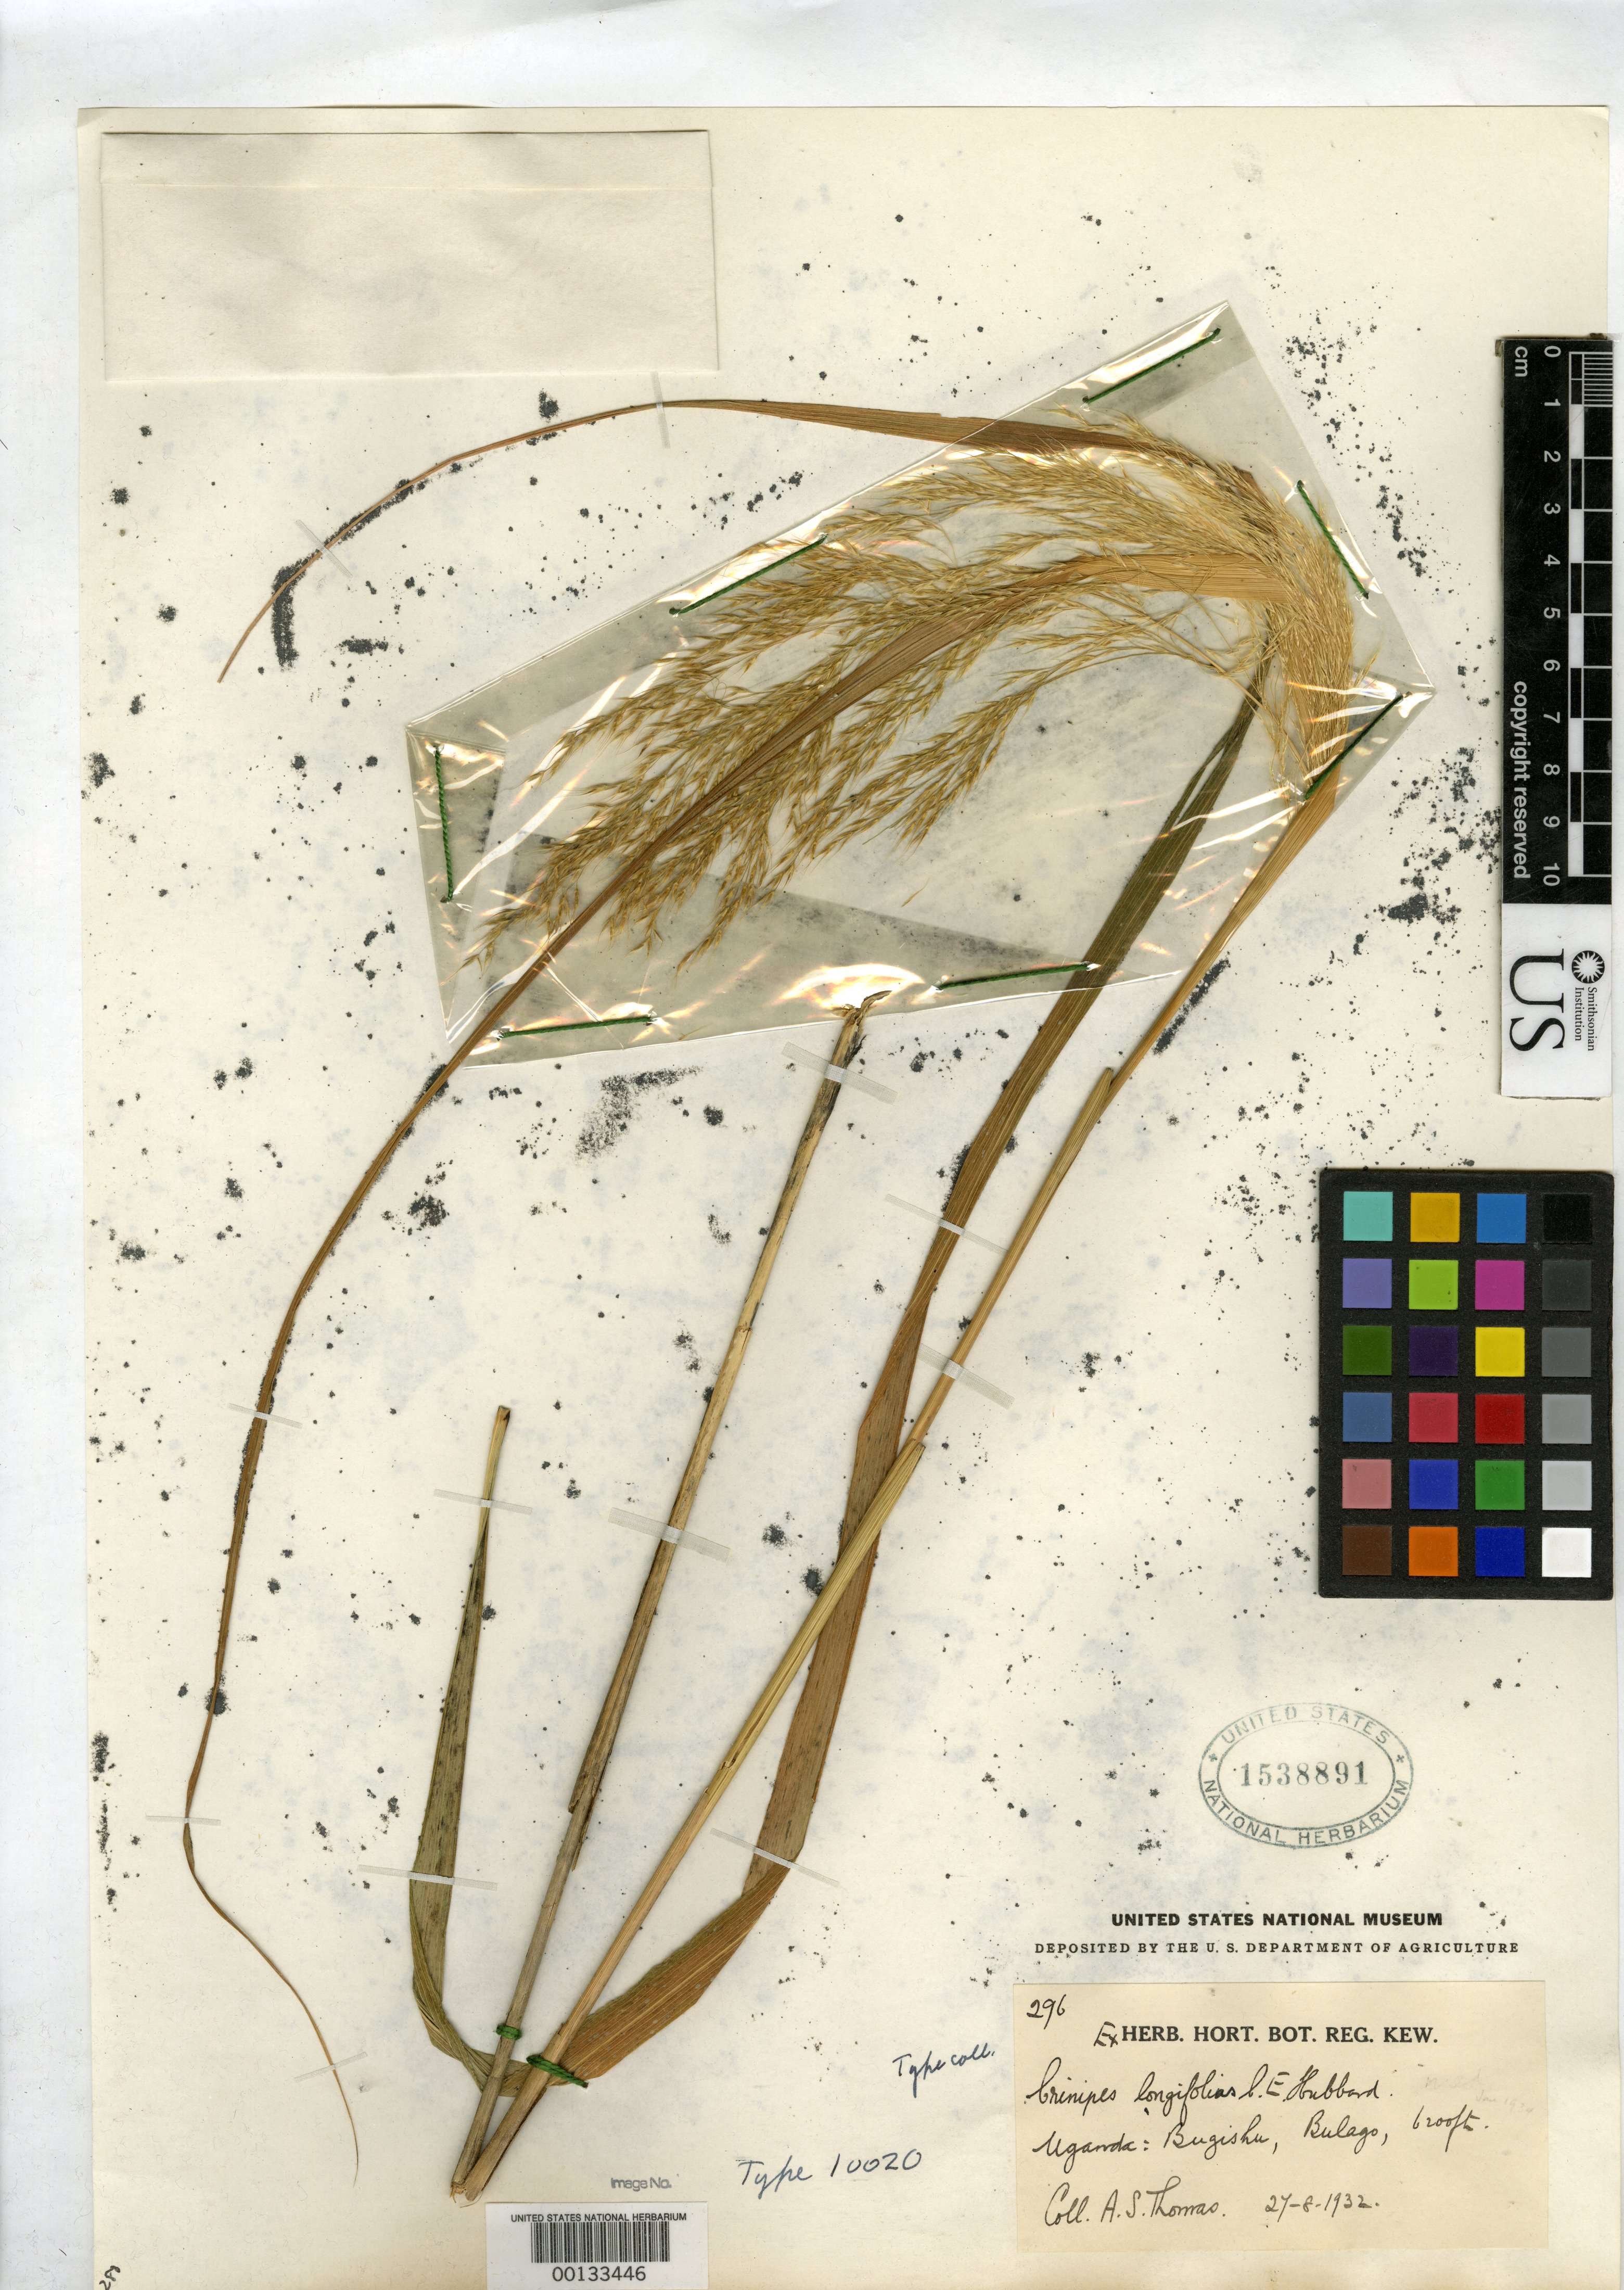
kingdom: Plantae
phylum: Tracheophyta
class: Liliopsida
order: Poales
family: Poaceae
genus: Crinipes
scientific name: Crinipes longifolius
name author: C.E. Hubb.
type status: Isotype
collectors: A. Thomas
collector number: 296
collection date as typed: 27 Aug 1932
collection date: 1932-08-27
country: Uganda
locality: Mt. Elgon Bugishu, Bulago; alt. 6200 Ft.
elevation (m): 1890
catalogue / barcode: US 1538891